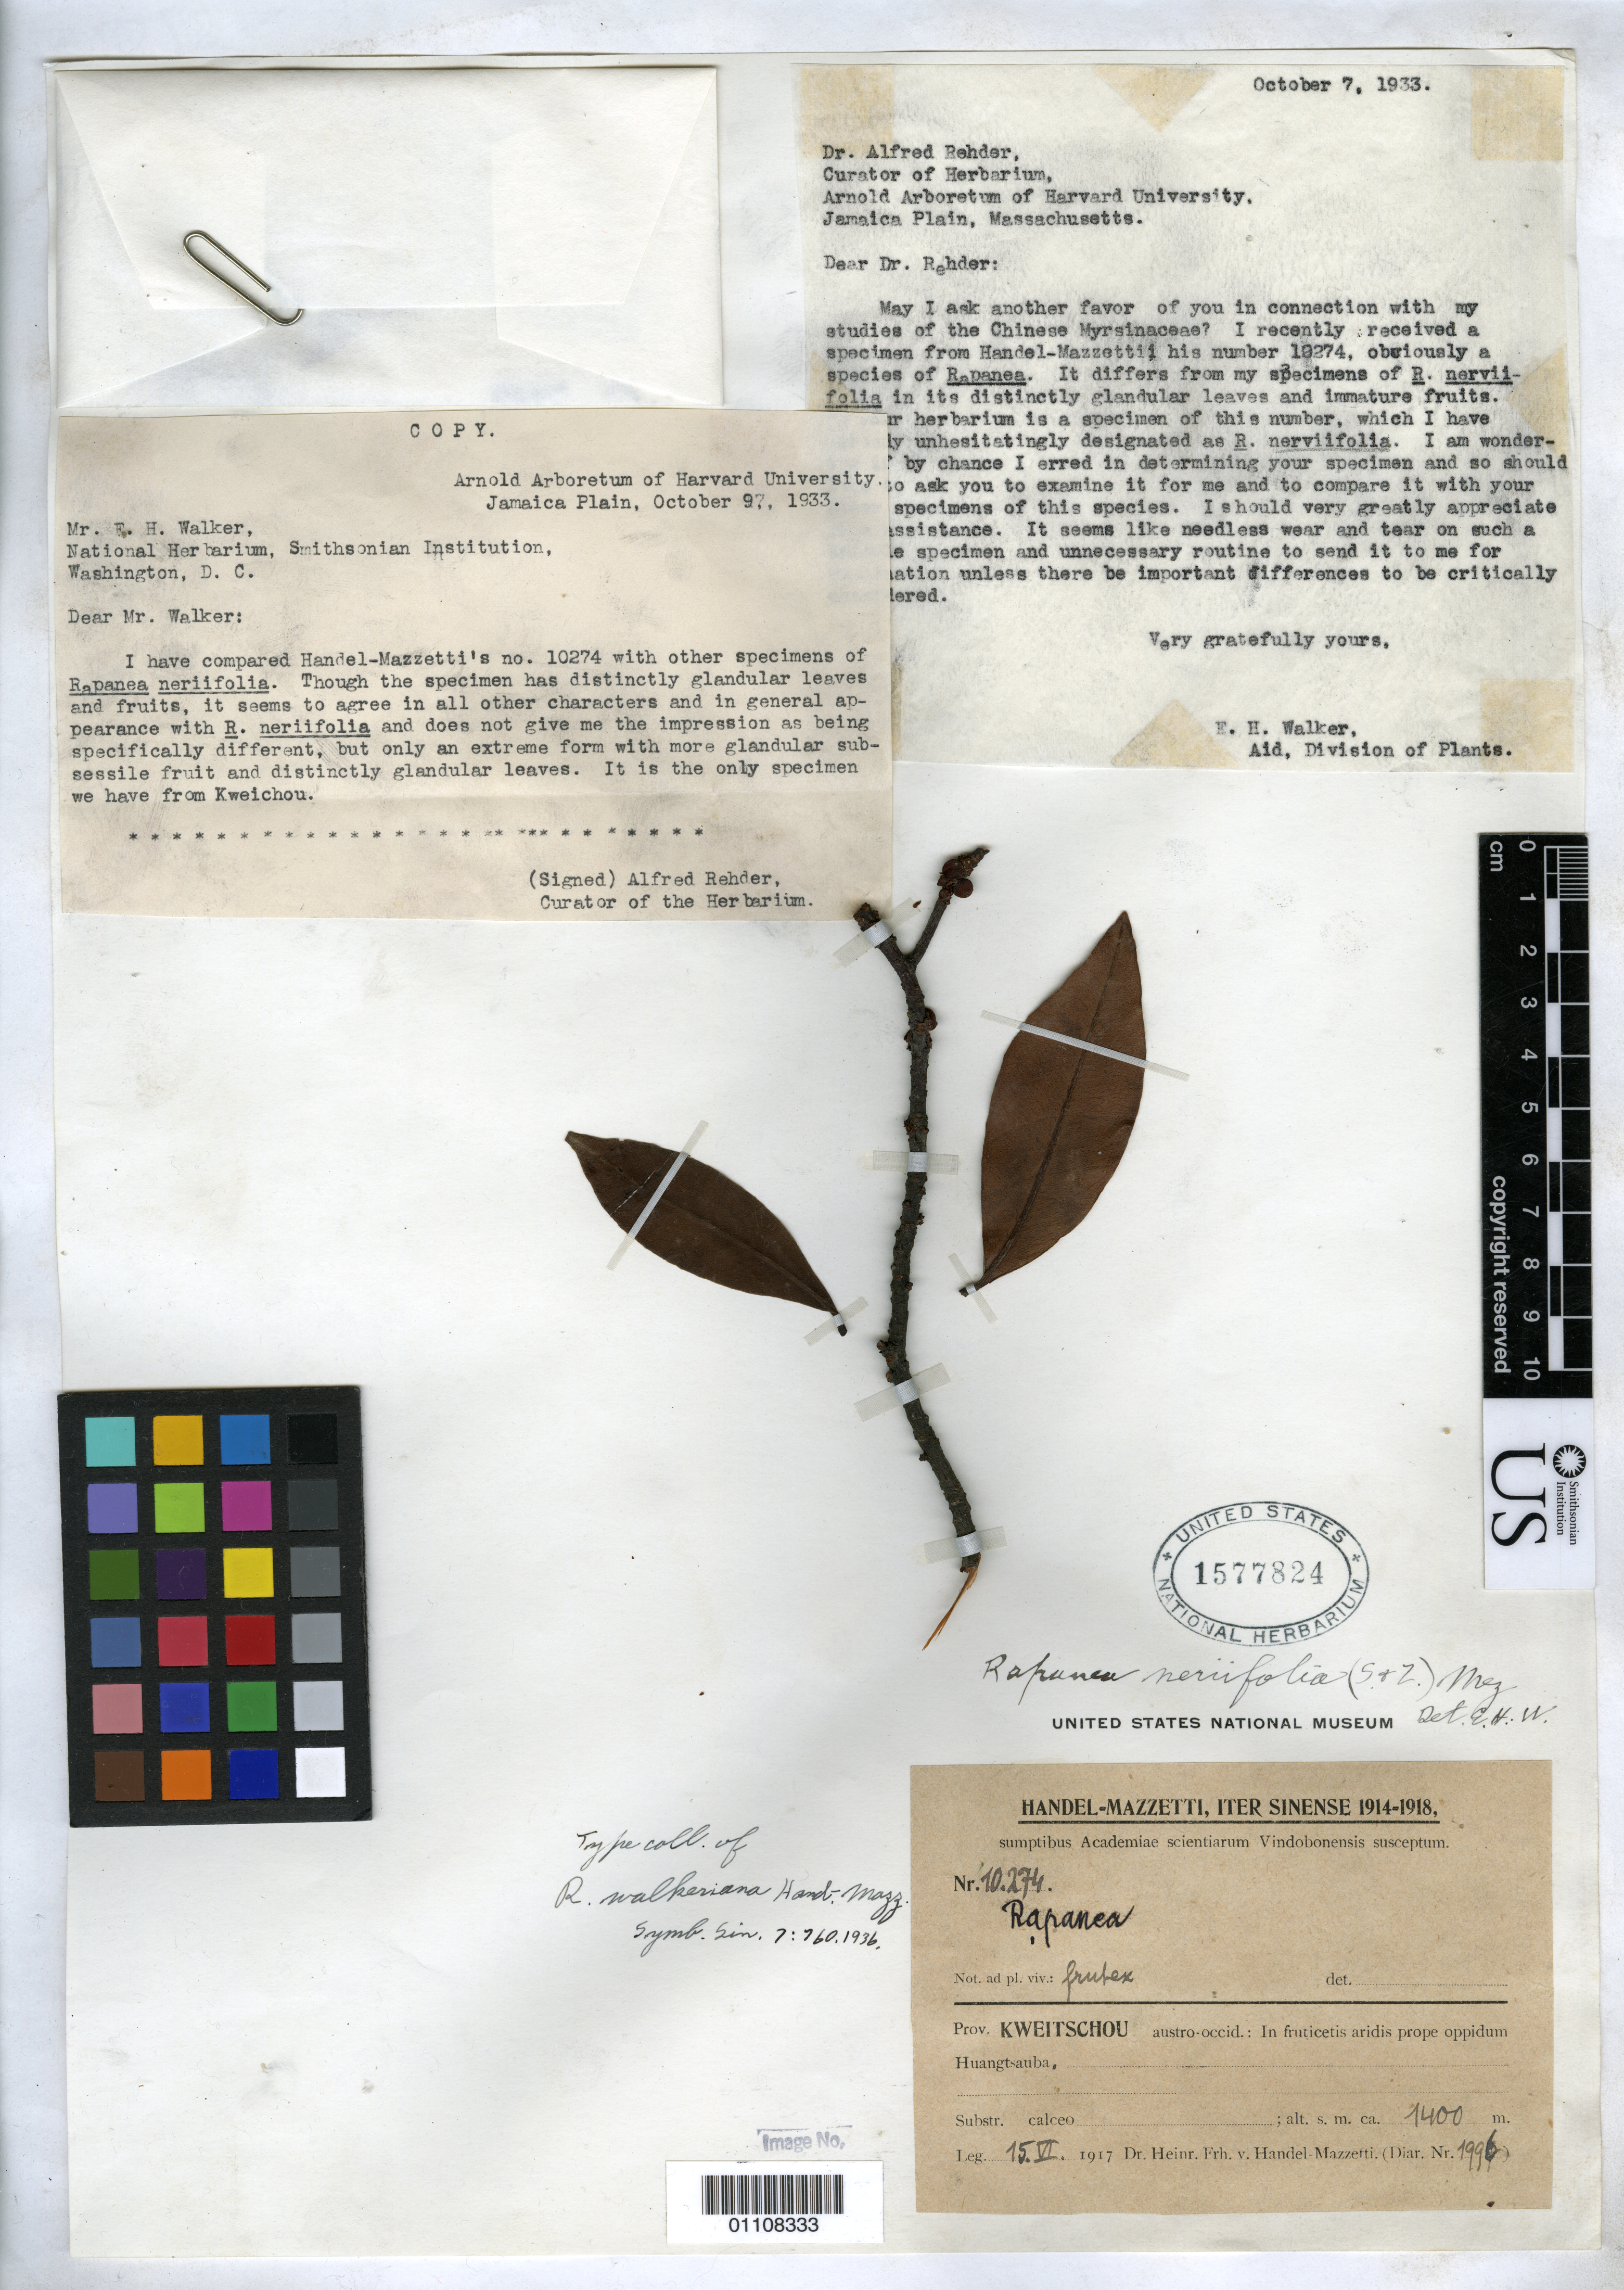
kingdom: Plantae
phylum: Tracheophyta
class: Magnoliopsida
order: Ericales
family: Primulaceae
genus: Rapanea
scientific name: Rapanea walkeriana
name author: Hand.-Mazz.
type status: Type Collection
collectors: H. Handel-Mazzetti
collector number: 10274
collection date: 1917-06-15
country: China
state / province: Guizhou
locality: Kweitschou, Huangtsauba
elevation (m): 1400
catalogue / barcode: US 1577824